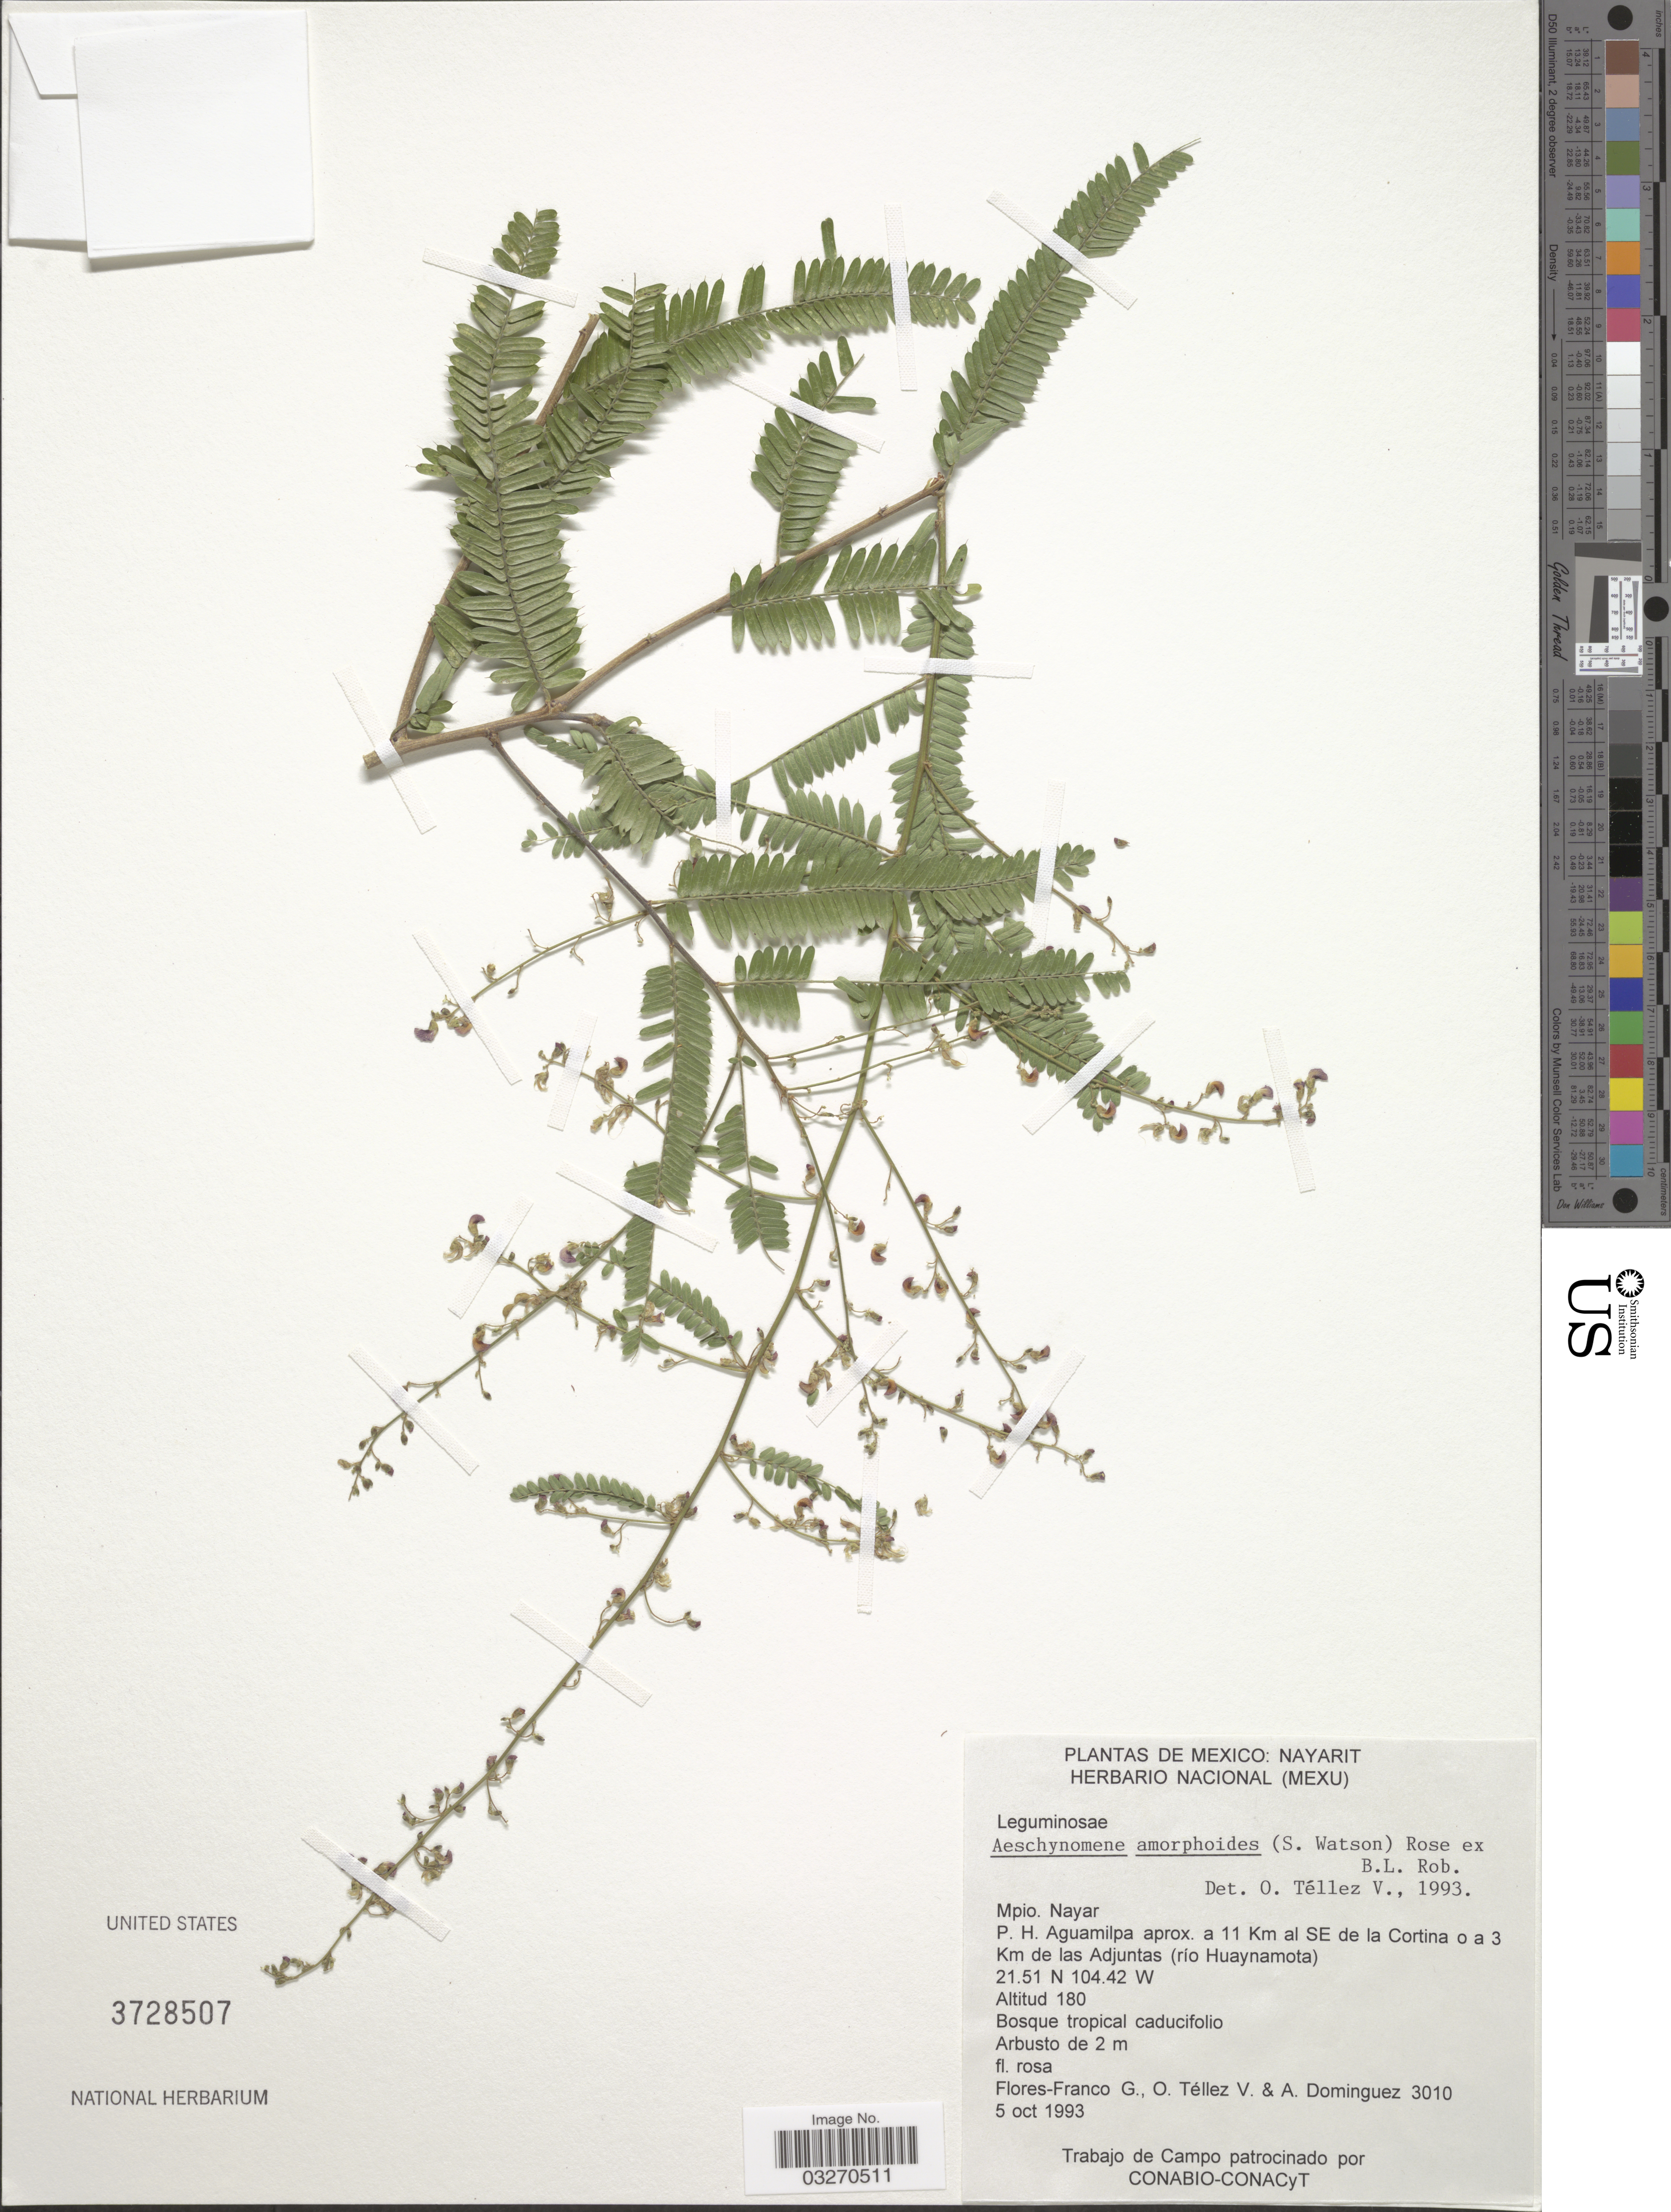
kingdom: Plantae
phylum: Tracheophyta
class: Magnoliopsida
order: Fabales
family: Fabaceae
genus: Aeschynomene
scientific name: Aeschynomene amorphoides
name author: (S. Watson) Rose ex B.L. Rob.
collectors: G. Flores F., O. Téllez V. & A. Dominguez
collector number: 3010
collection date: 1993-10-05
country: Mexico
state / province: Nayarit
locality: Mpio. Nayar. P.H. Aguamilpa aprox. a 11 Km al SE de la Cortina o a 3 Km de las Adjuntas (río Huaynamota).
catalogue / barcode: US 3728507